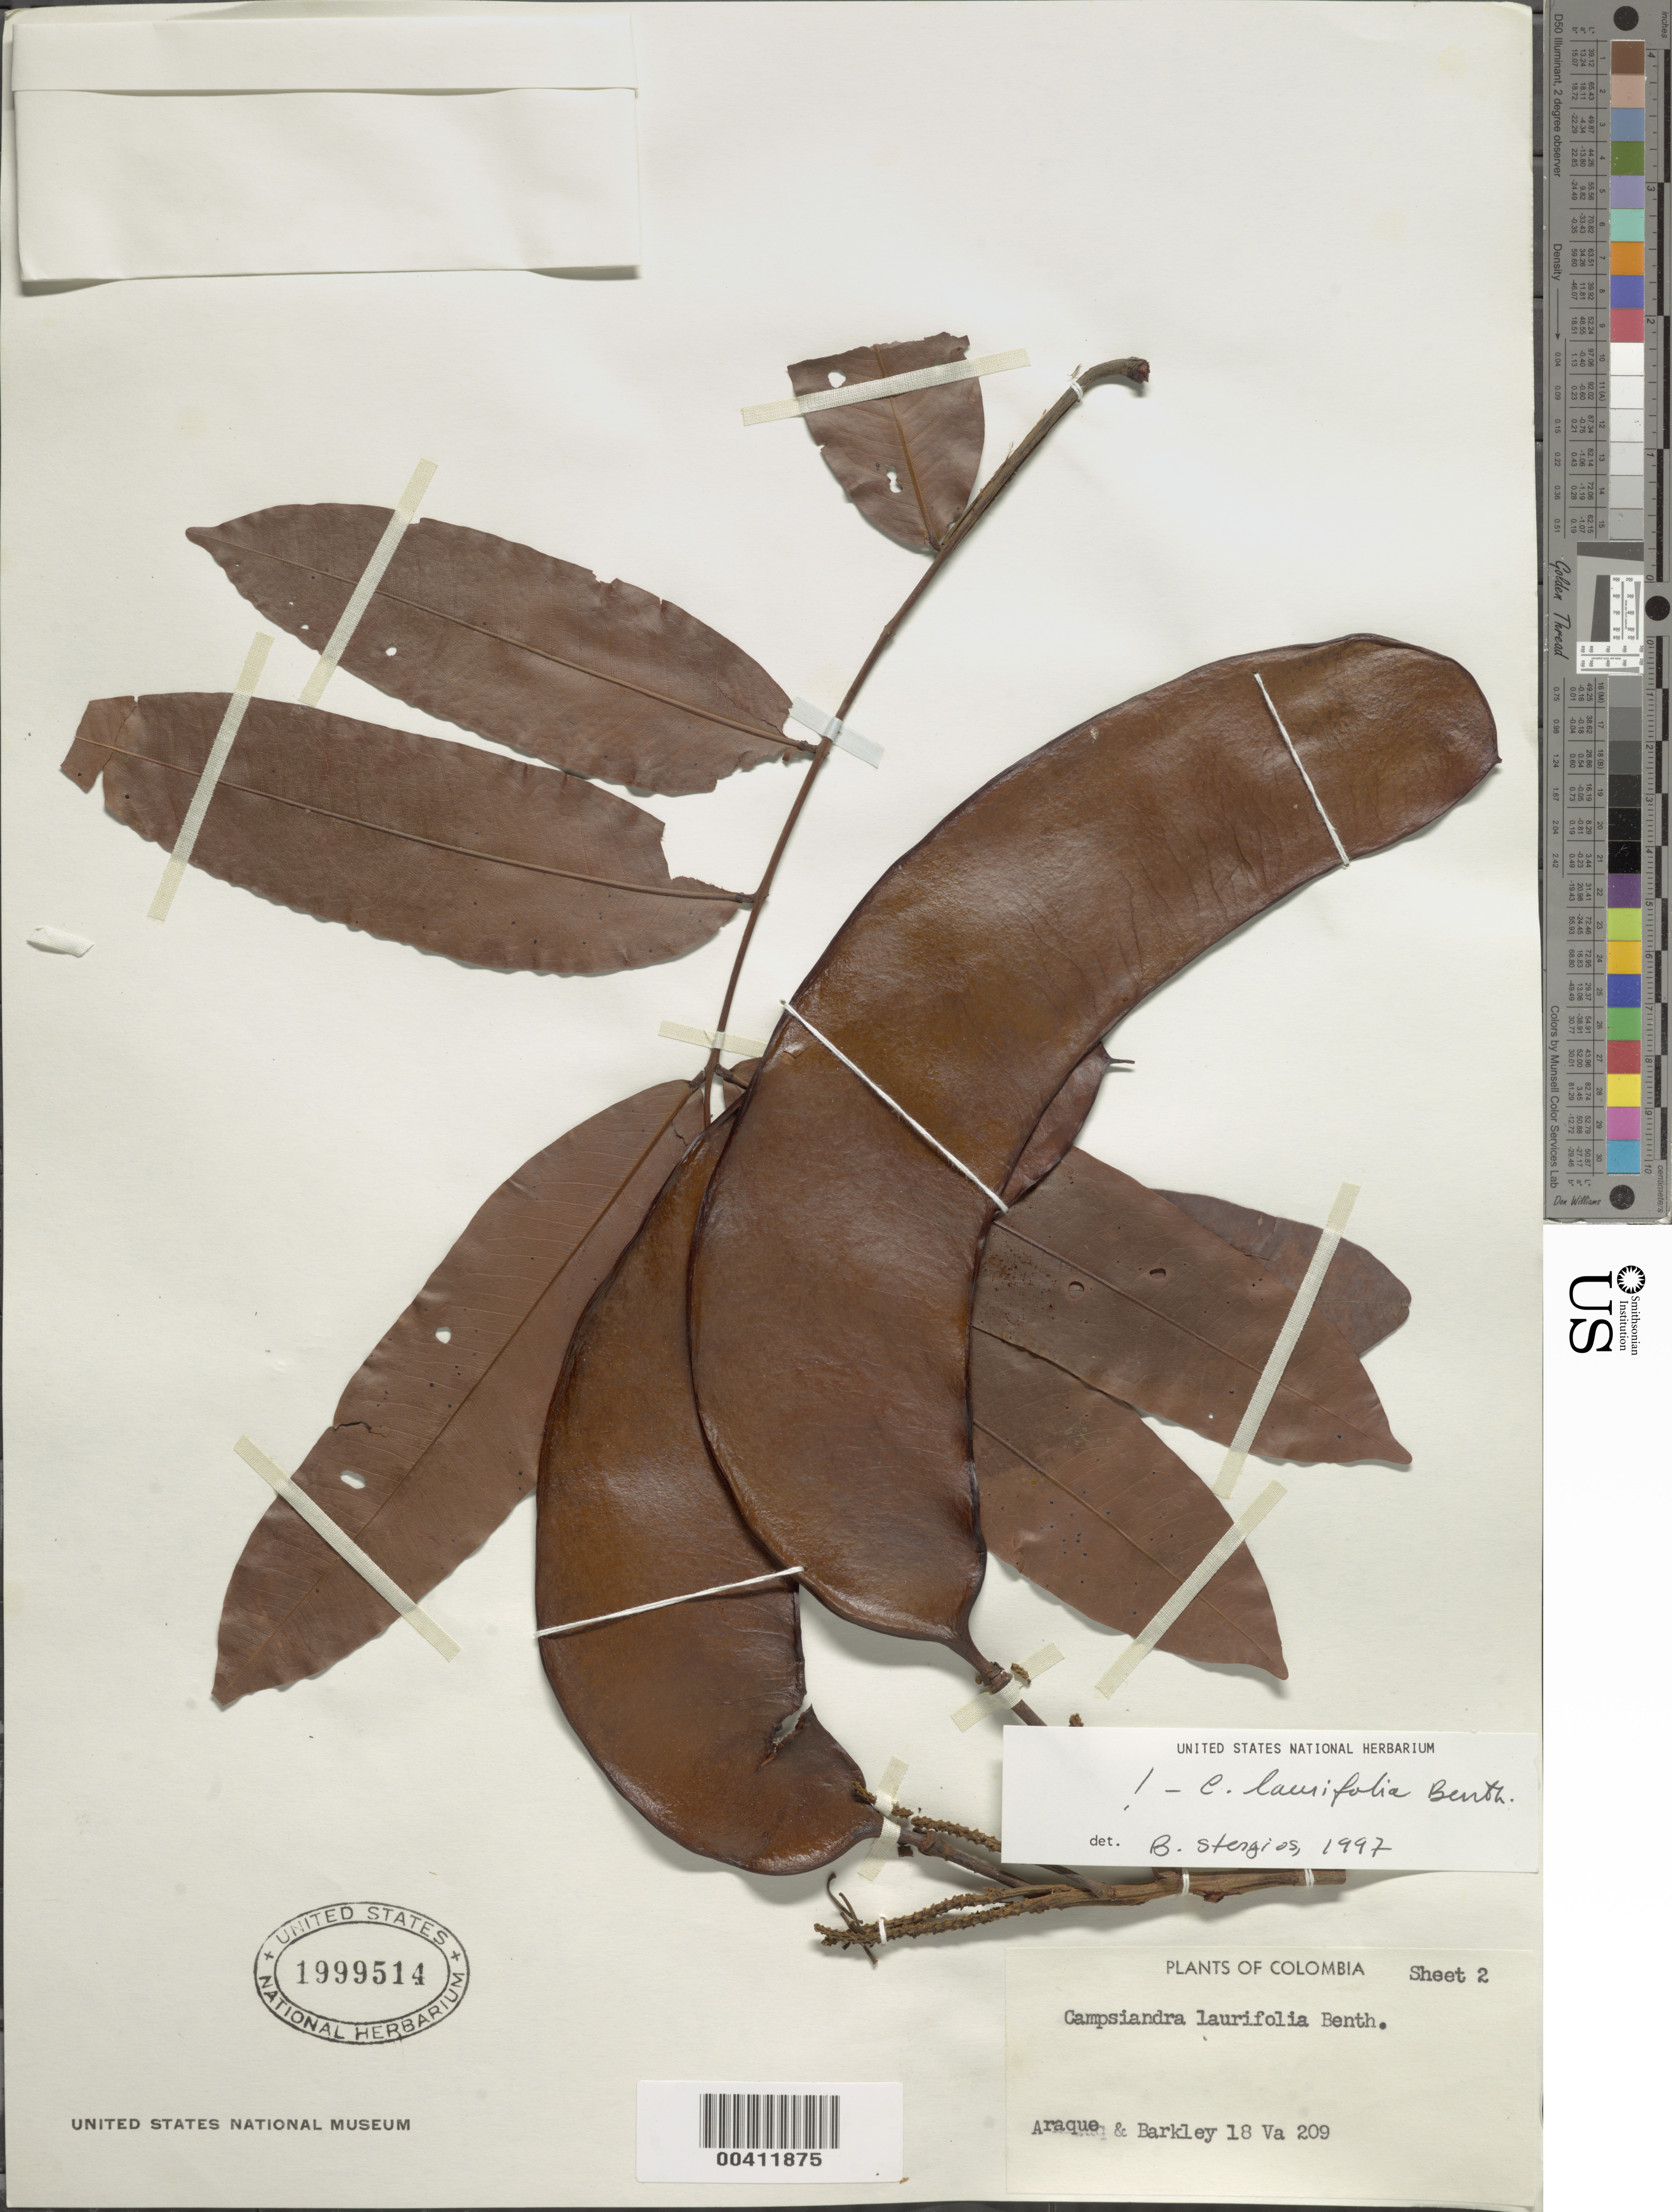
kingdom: Plantae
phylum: Tracheophyta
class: Magnoliopsida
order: Fabales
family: Fabaceae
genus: Campsiandra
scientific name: Campsiandra laurifolia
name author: Benth.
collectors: J. Araque Molina & F. A. Barkley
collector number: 18 Va.209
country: Colombia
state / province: Vaupés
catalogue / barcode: US 1999514